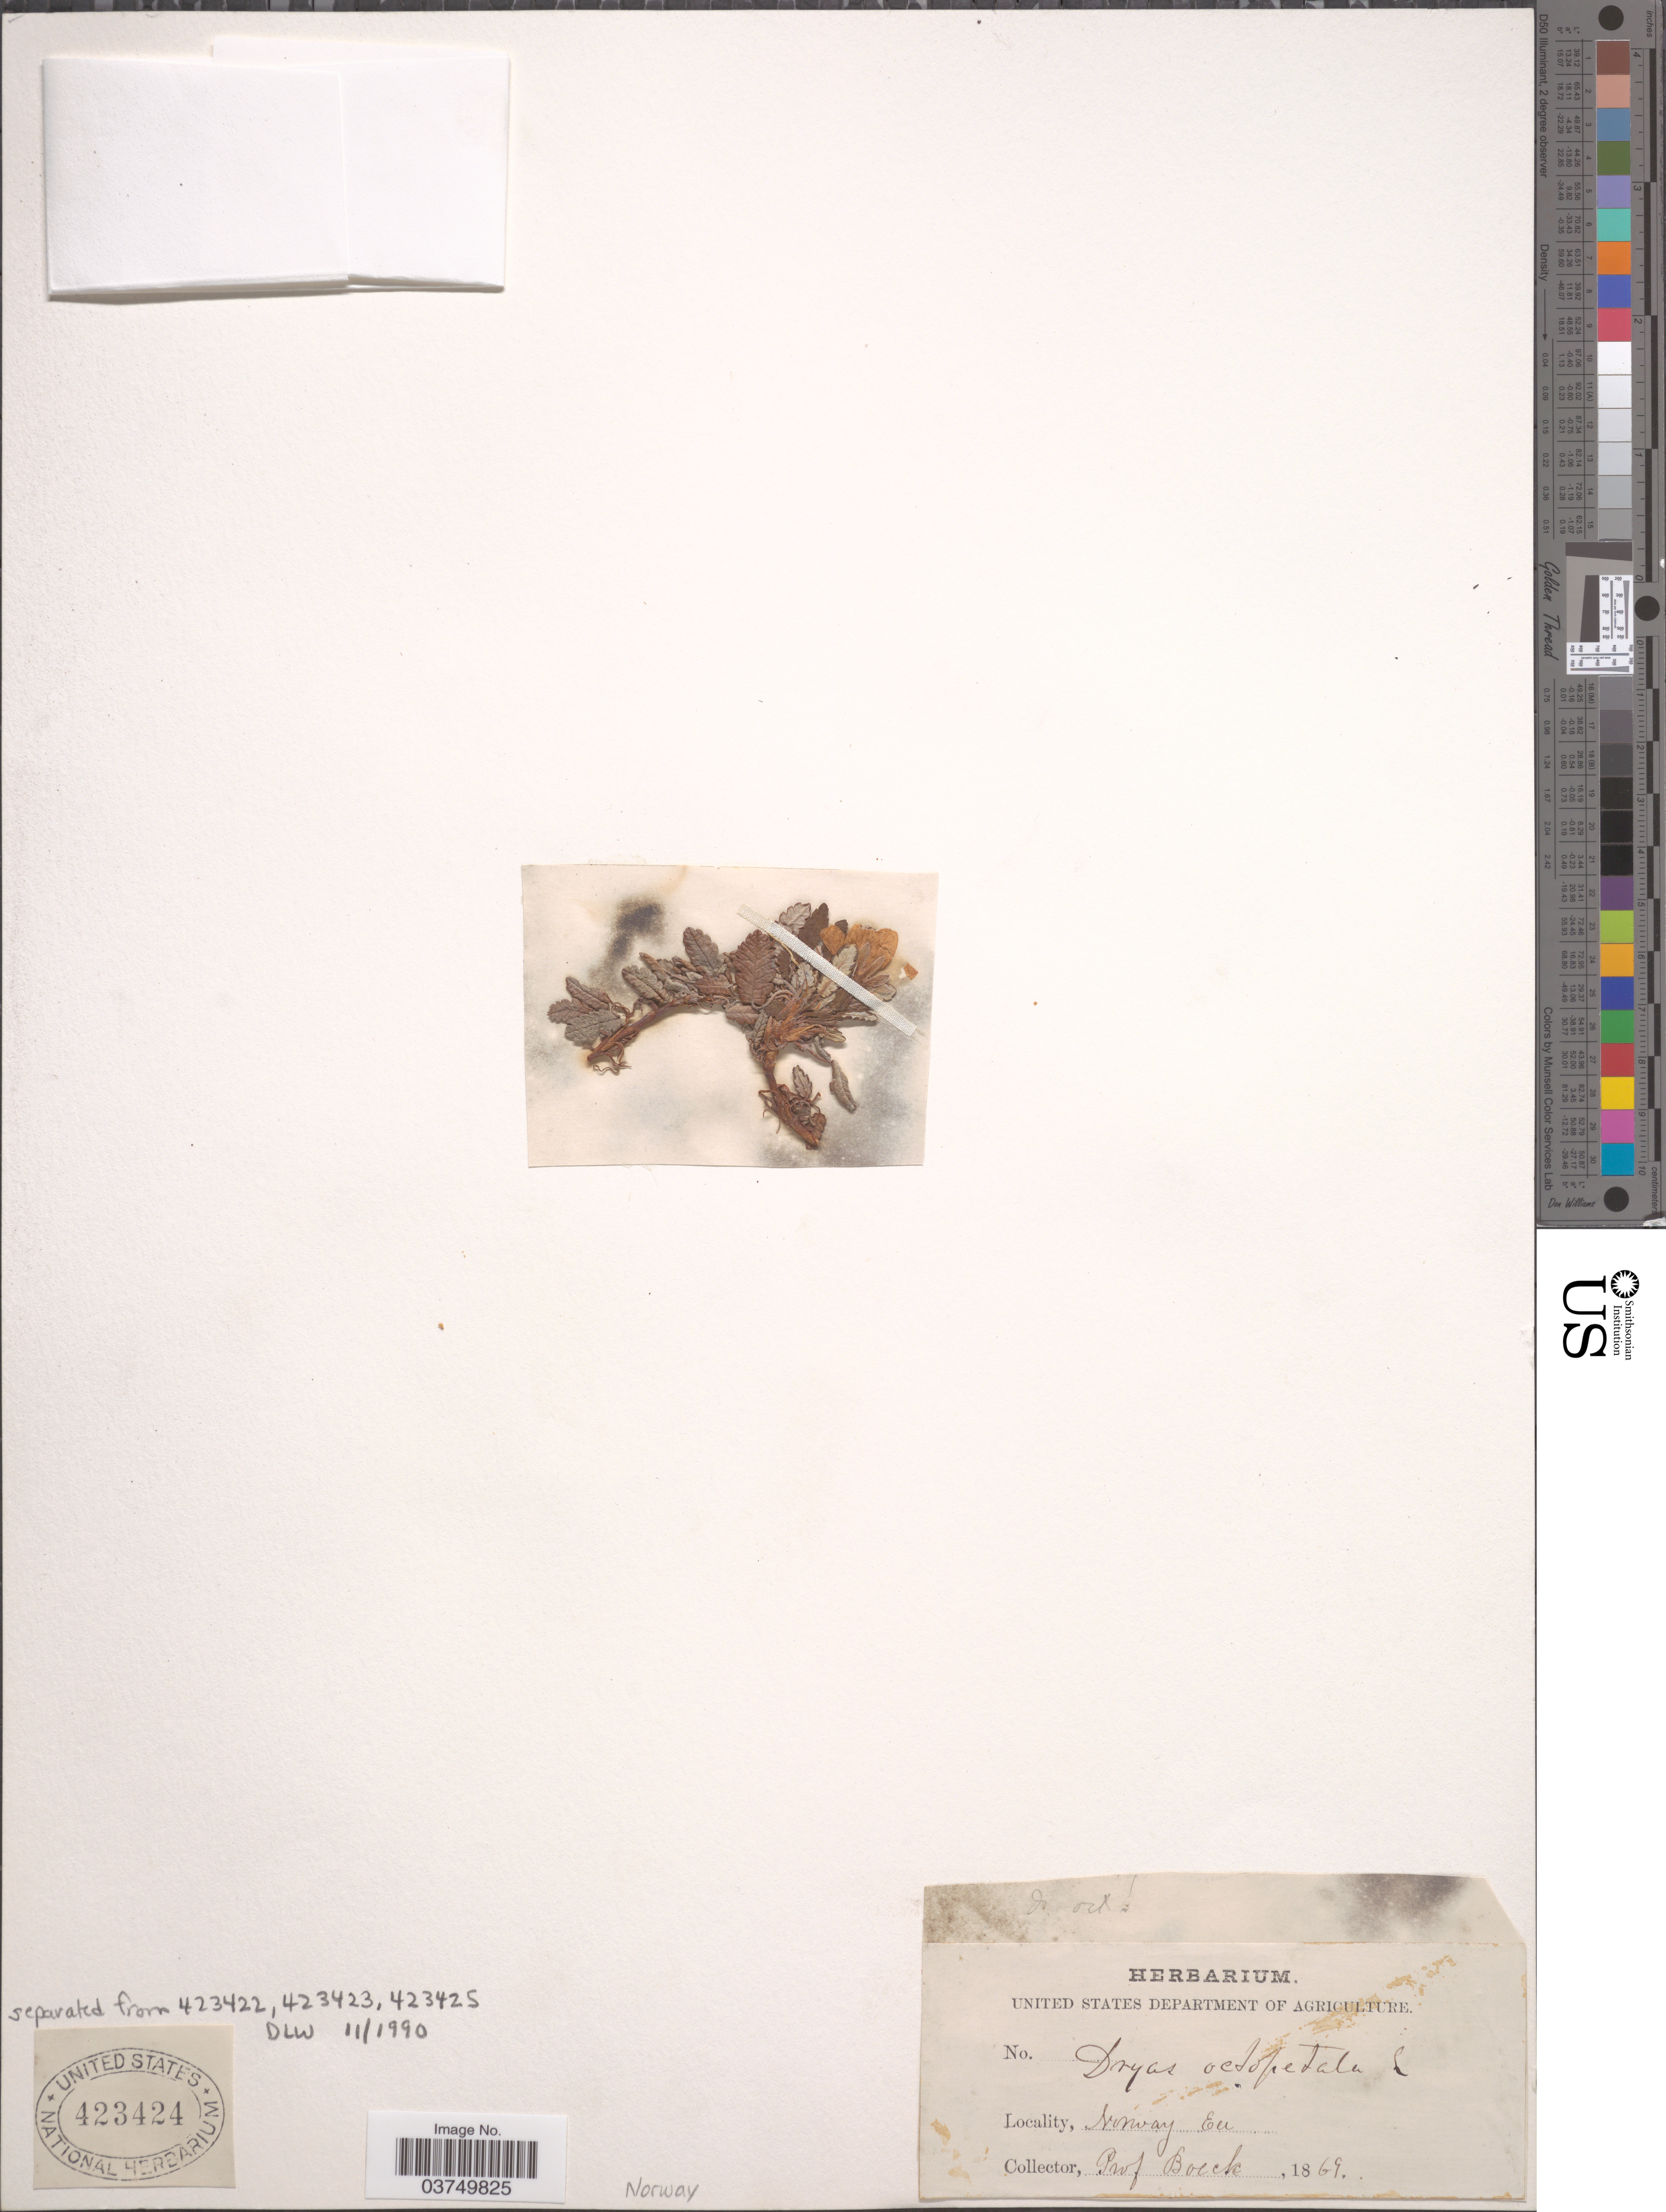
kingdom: Plantae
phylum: Tracheophyta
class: Magnoliopsida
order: Rosales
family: Rosaceae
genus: Dryas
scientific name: Dryas octopetala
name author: L.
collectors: Prof. Boeck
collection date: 1869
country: Norway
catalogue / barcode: US 423424